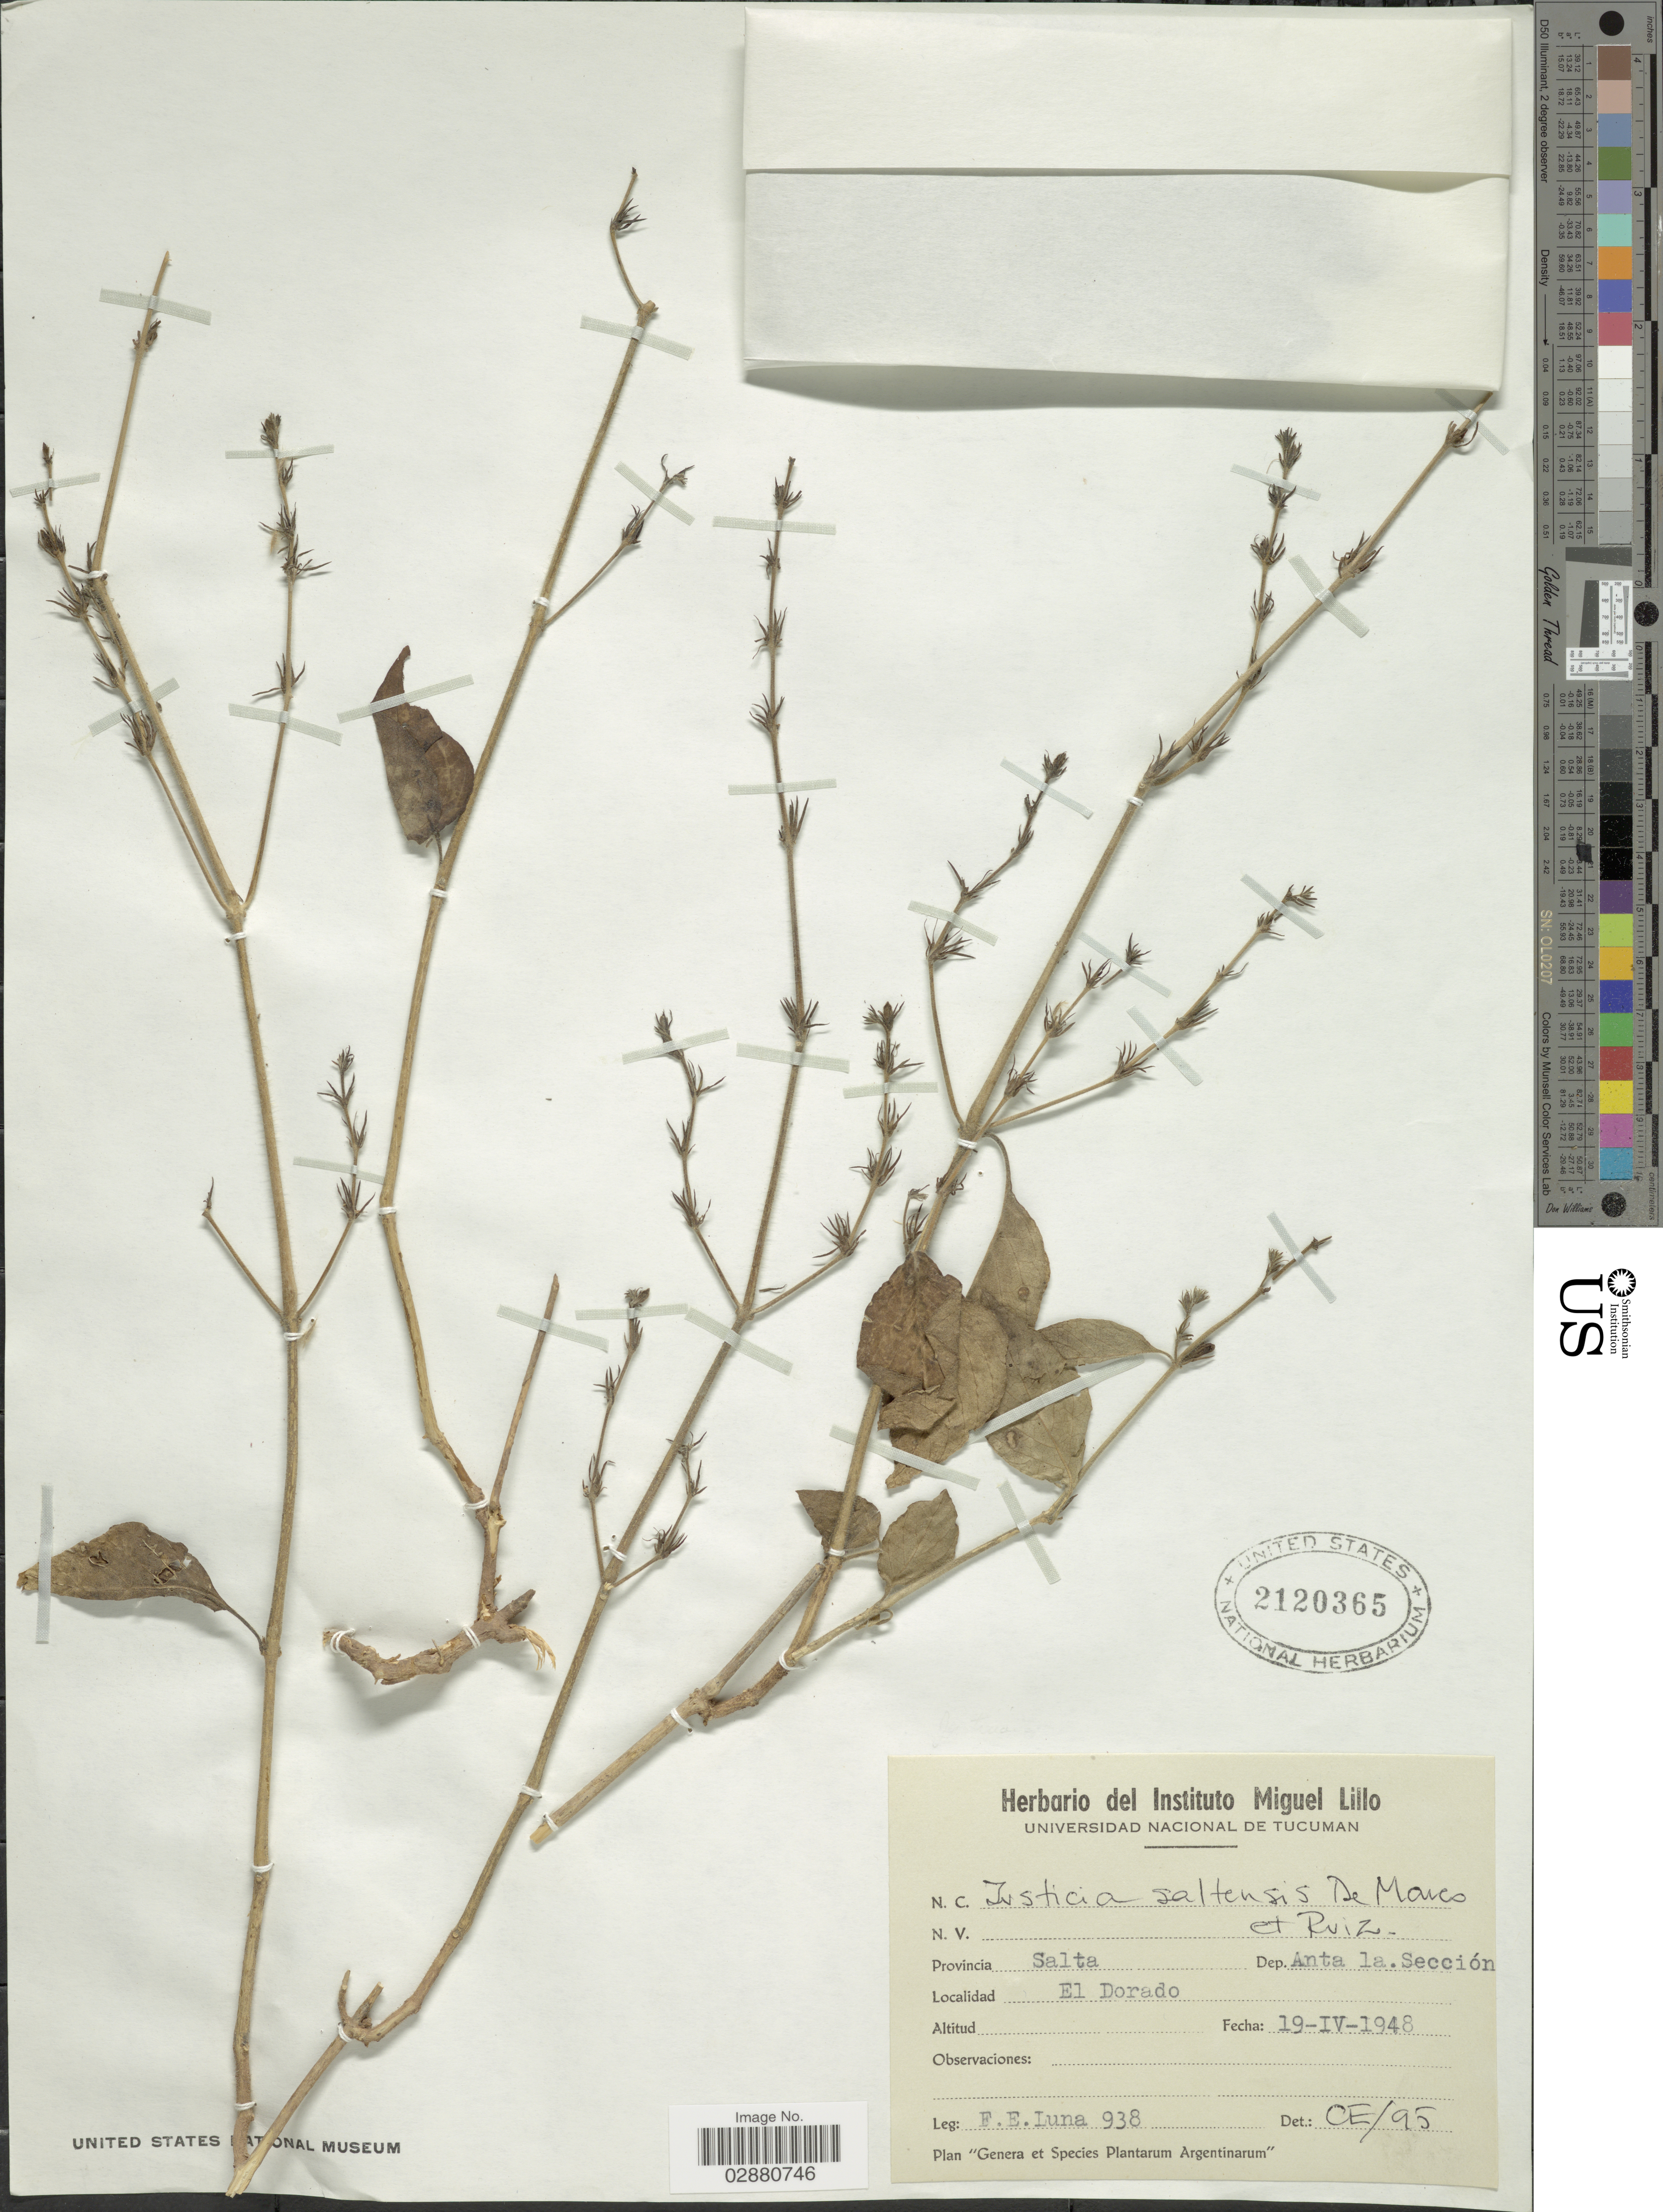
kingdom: Plantae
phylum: Tracheophyta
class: Magnoliopsida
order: Lamiales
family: Acanthaceae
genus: Justicia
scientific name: Justicia saltensis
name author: T. Ruíz & De Marco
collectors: F. E. Luna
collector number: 938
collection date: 1948-04-19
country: Argentina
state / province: Salta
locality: Dep. Anta la. Sección. El Dorado.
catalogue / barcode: US 2120635